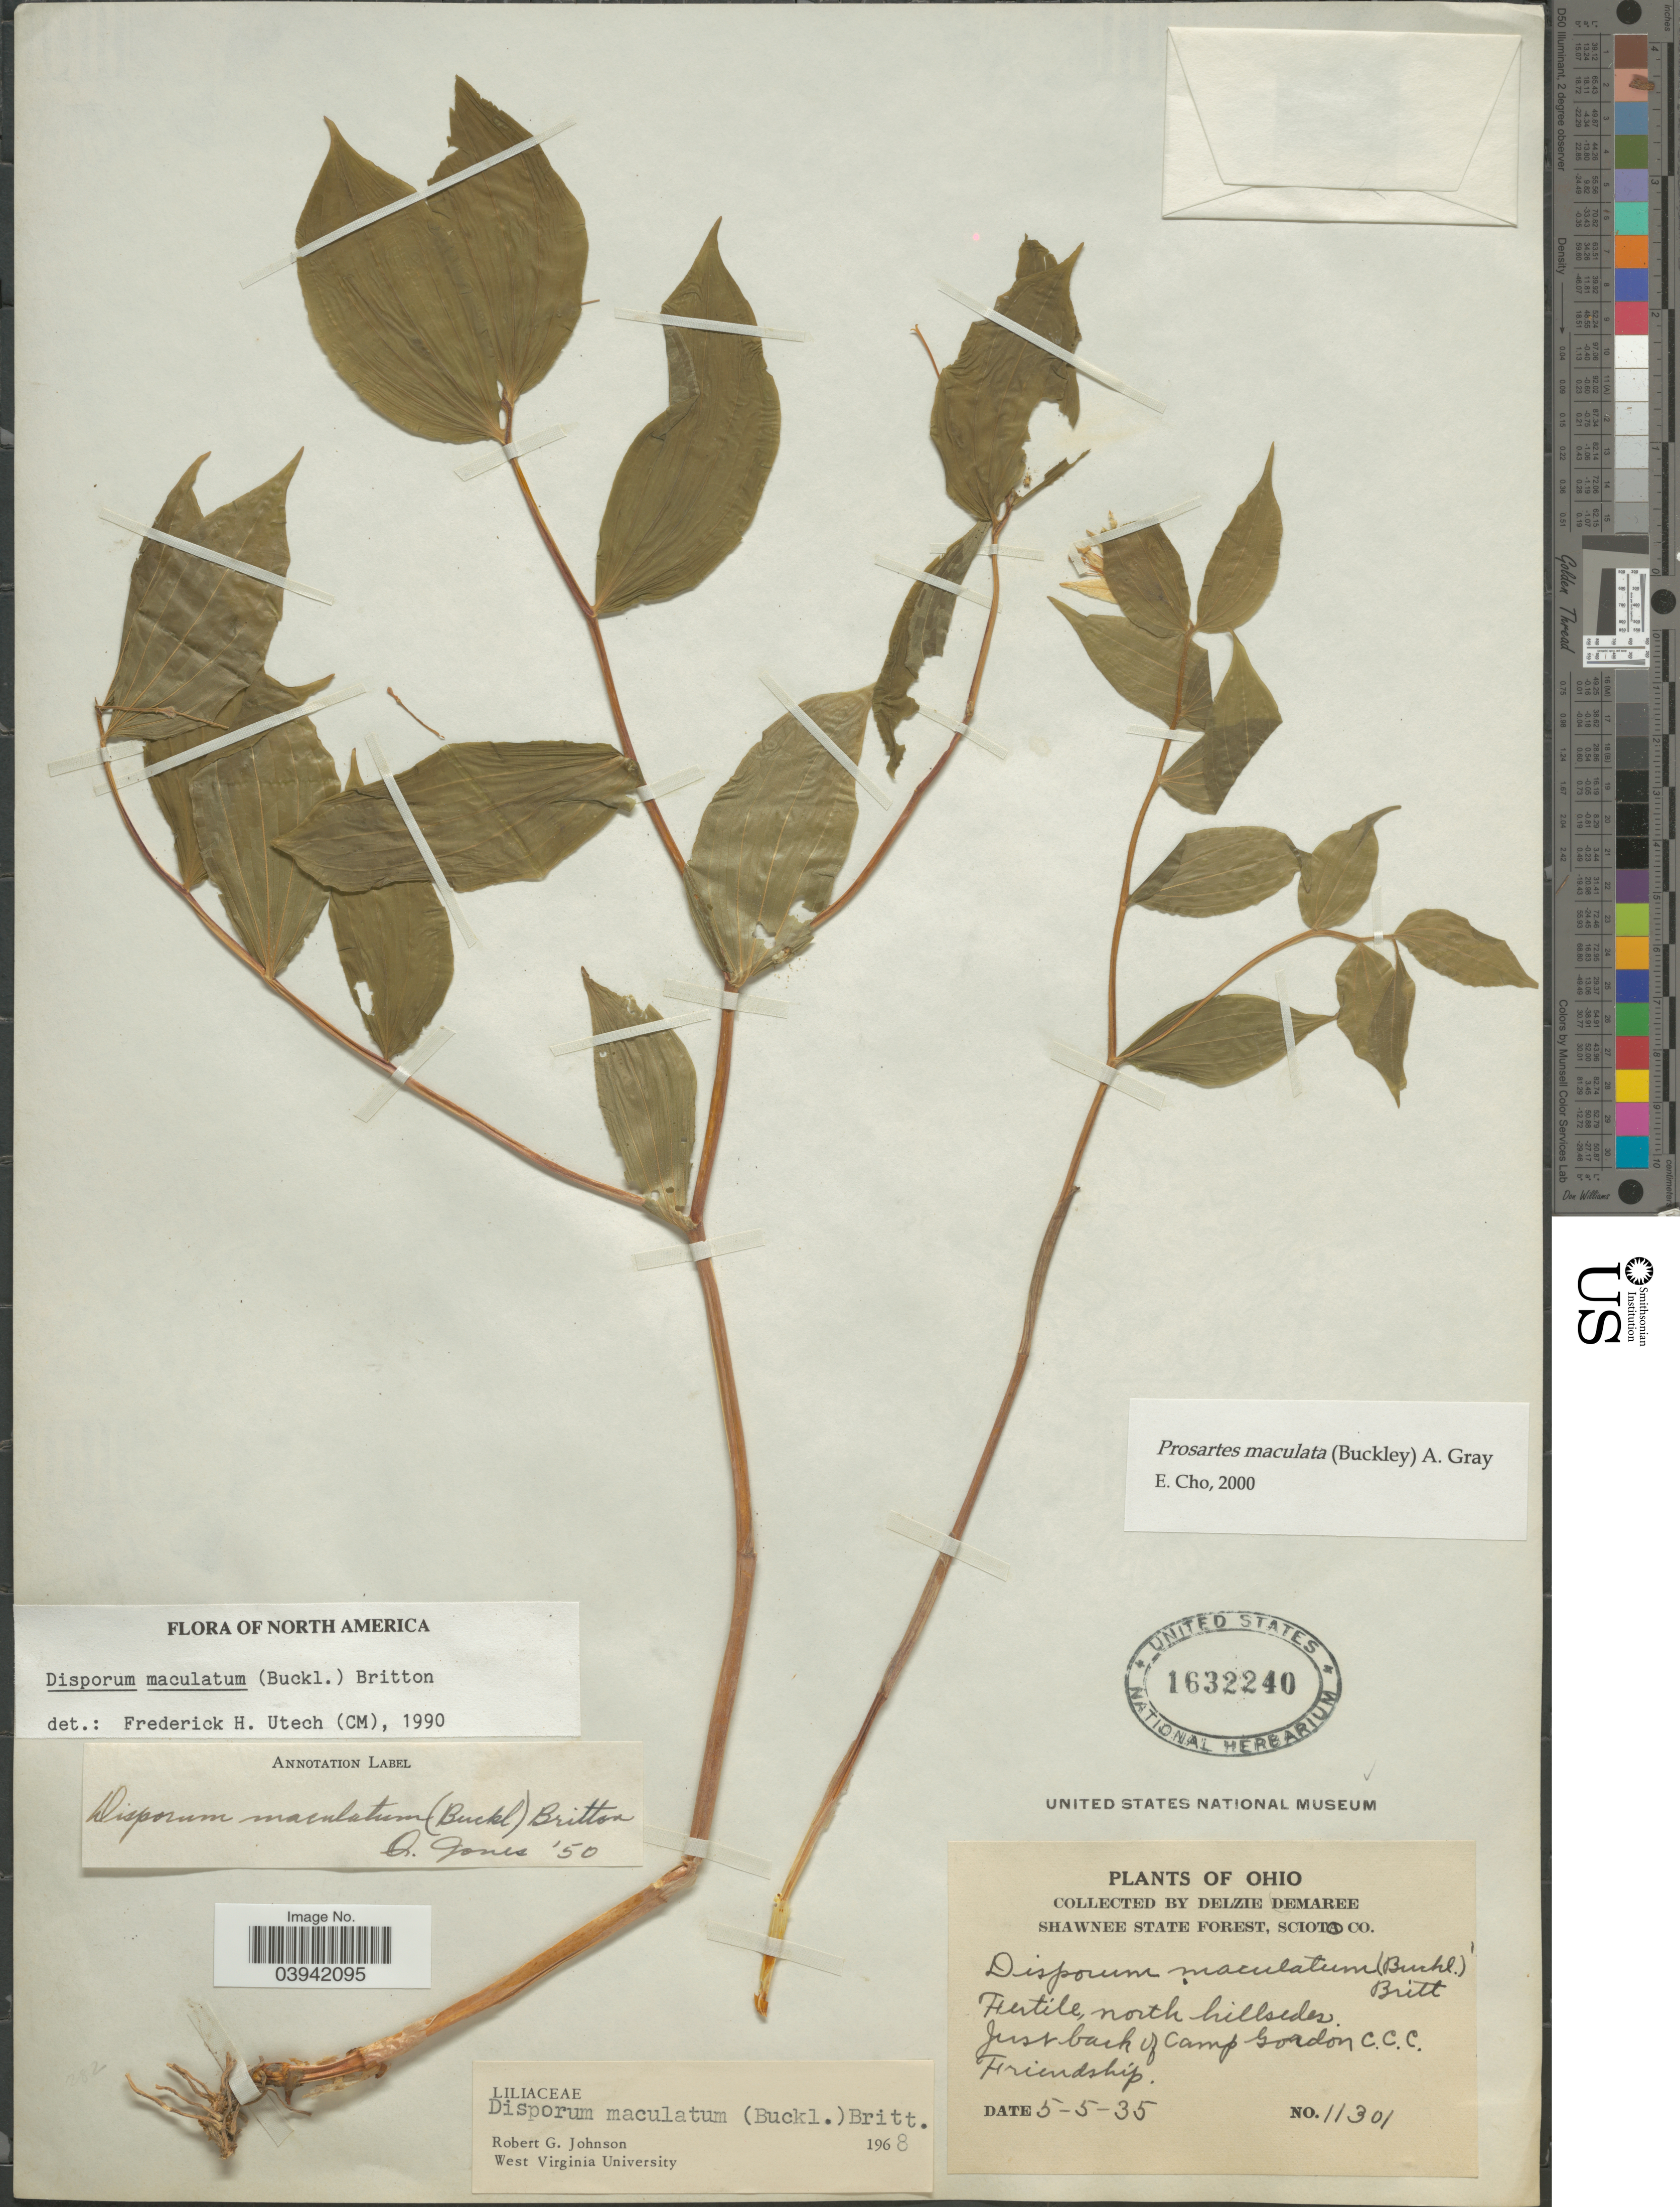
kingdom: Plantae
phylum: Tracheophyta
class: Liliopsida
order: Liliales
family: Liliaceae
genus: Prosartes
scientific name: Prosartes maculata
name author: (Buckley) A. Gray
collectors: D. Demaree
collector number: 11301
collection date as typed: Transcribed d/m/y: 5/5/35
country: United States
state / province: Ohio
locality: Shawnee State Forest, Scioto Co. North hillsides. Just back of Camp Gordon C.C.C. Friendship.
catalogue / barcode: US 1632240